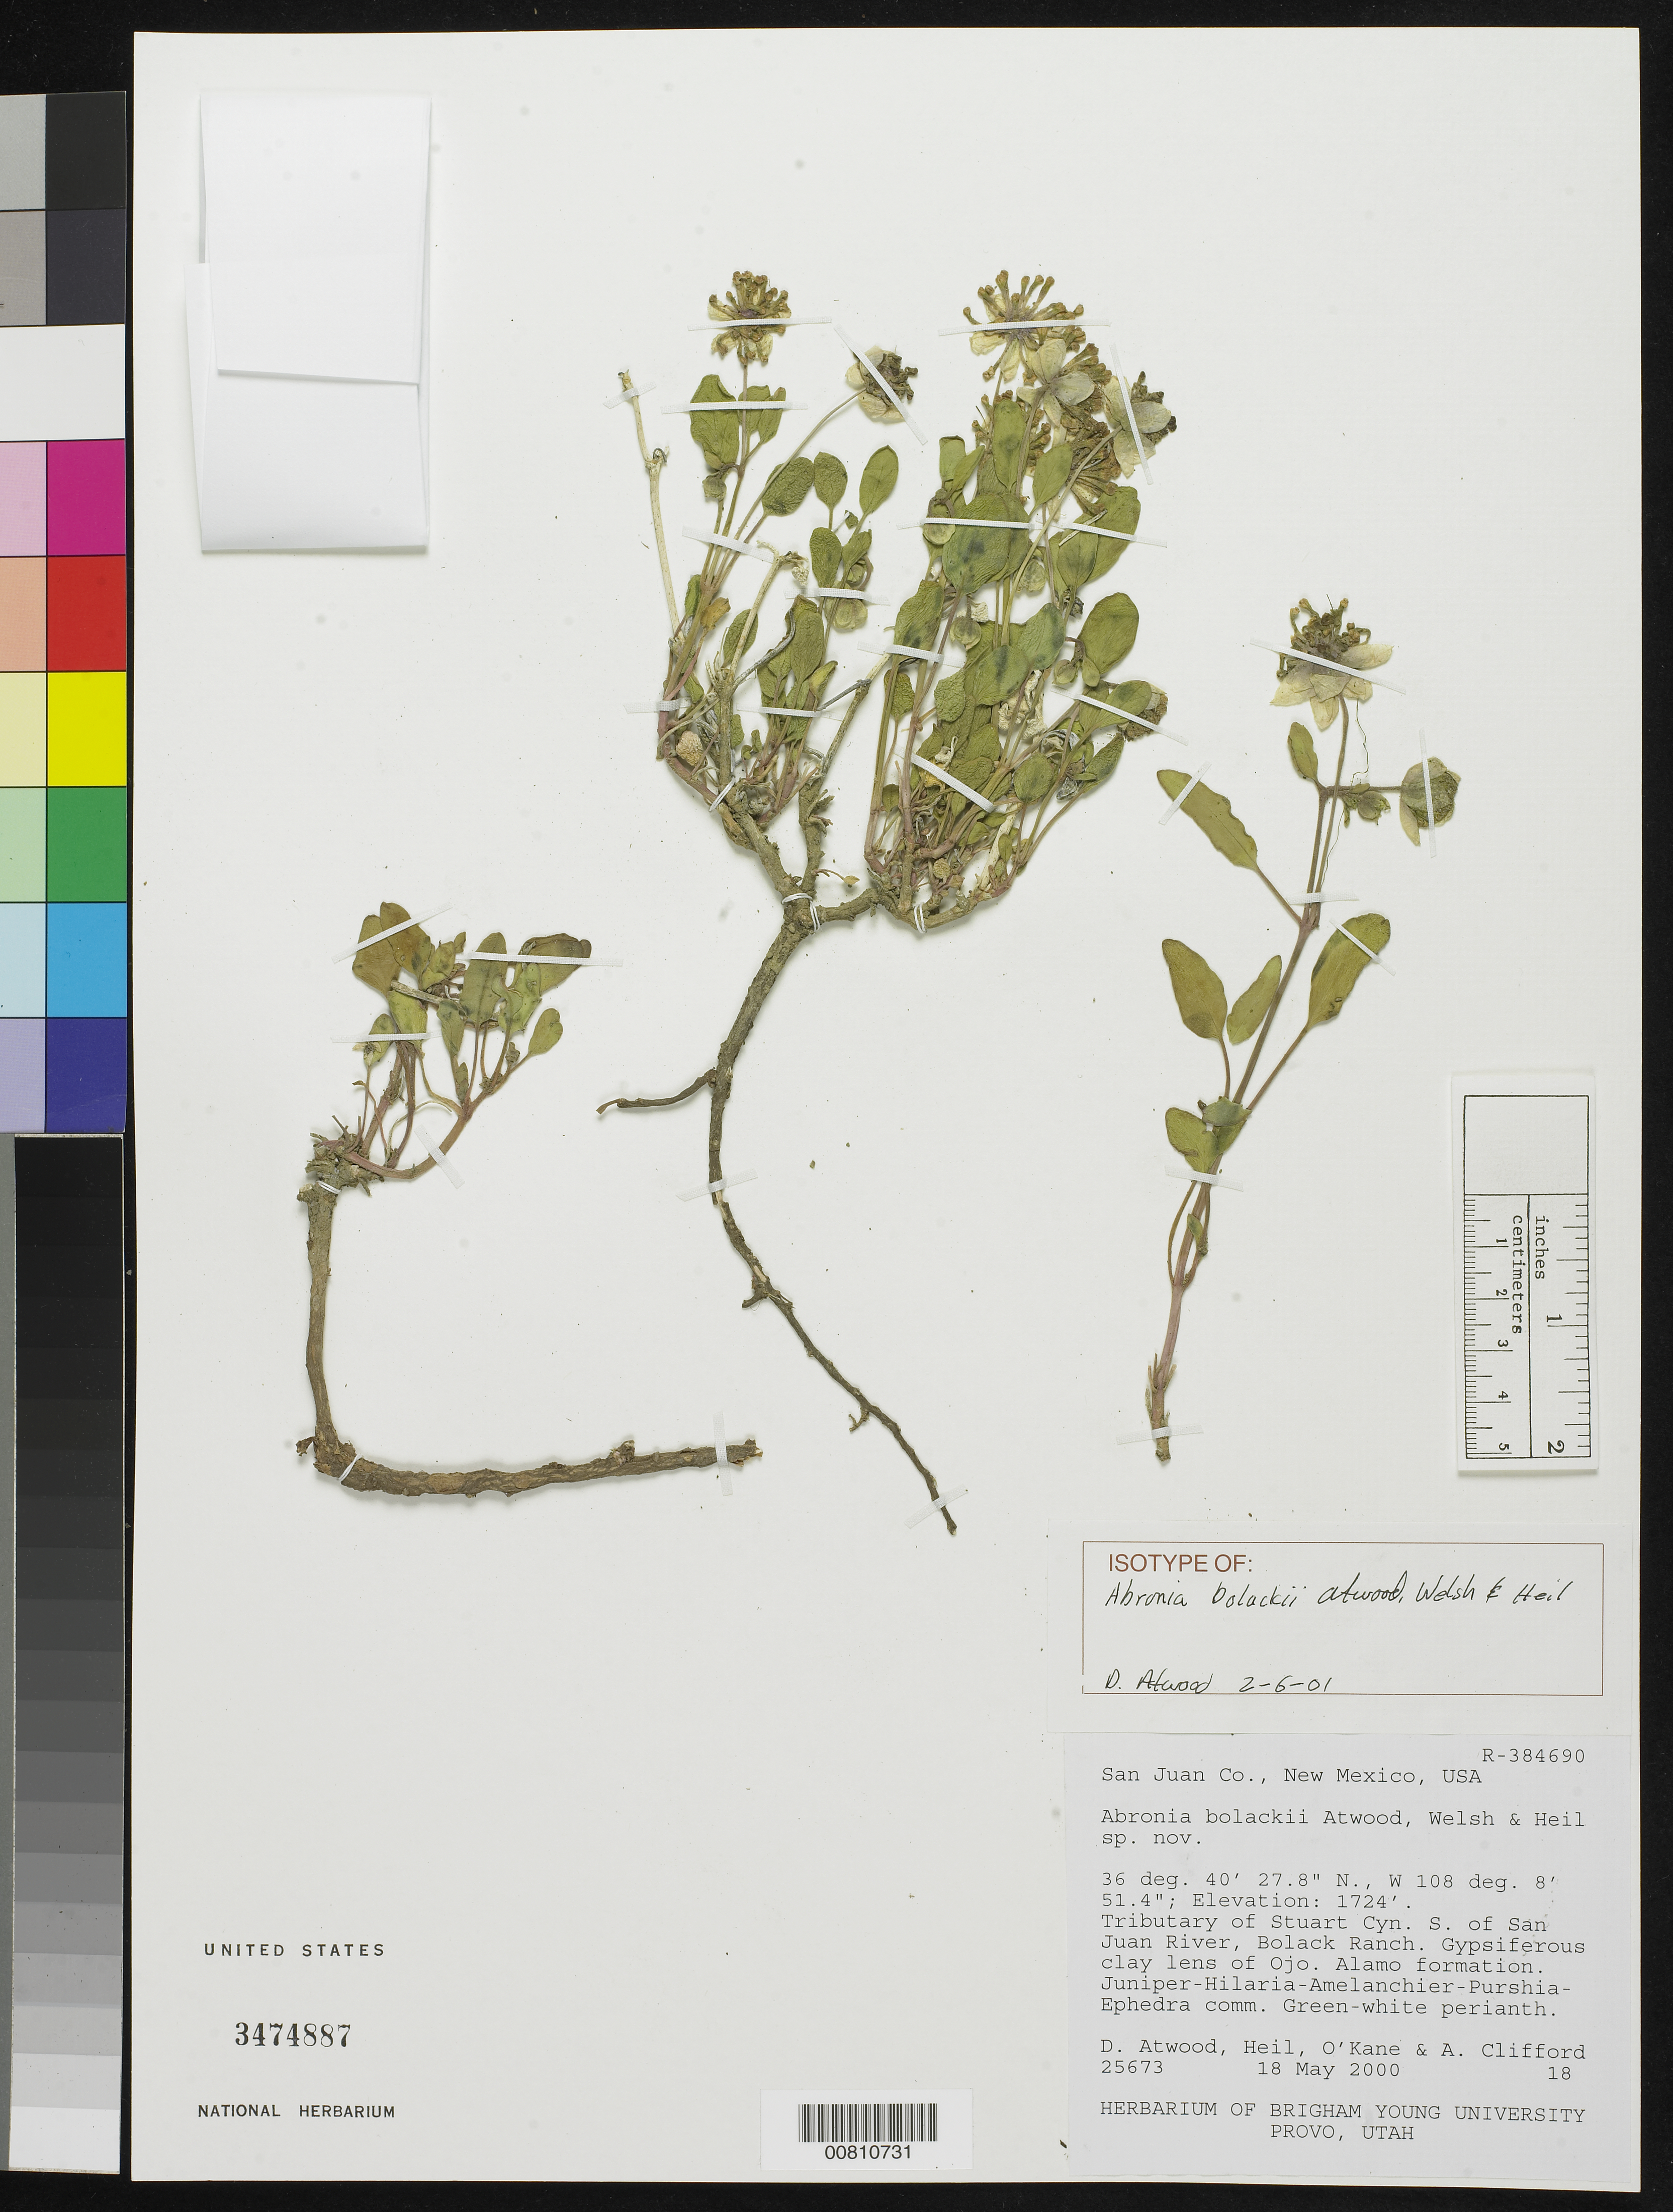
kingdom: Plantae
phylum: Tracheophyta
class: Magnoliopsida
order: Caryophyllales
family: Nyctaginaceae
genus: Abronia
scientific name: Abronia bolackii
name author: Atwood et al.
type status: Isotype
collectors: D. Atwood, K. Heil, S. O'Kane & A. Clifford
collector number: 25673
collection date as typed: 18 May 2000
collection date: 2000-05-18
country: United States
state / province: New Mexico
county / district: San Juan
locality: Tributary of Stuart Cyn. S of San Juan River, Bolack Ranch.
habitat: Gypsiferous clay lens of Ojo. Alamo formation.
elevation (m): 525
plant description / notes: Holotype at BRY.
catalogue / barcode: US 3474887